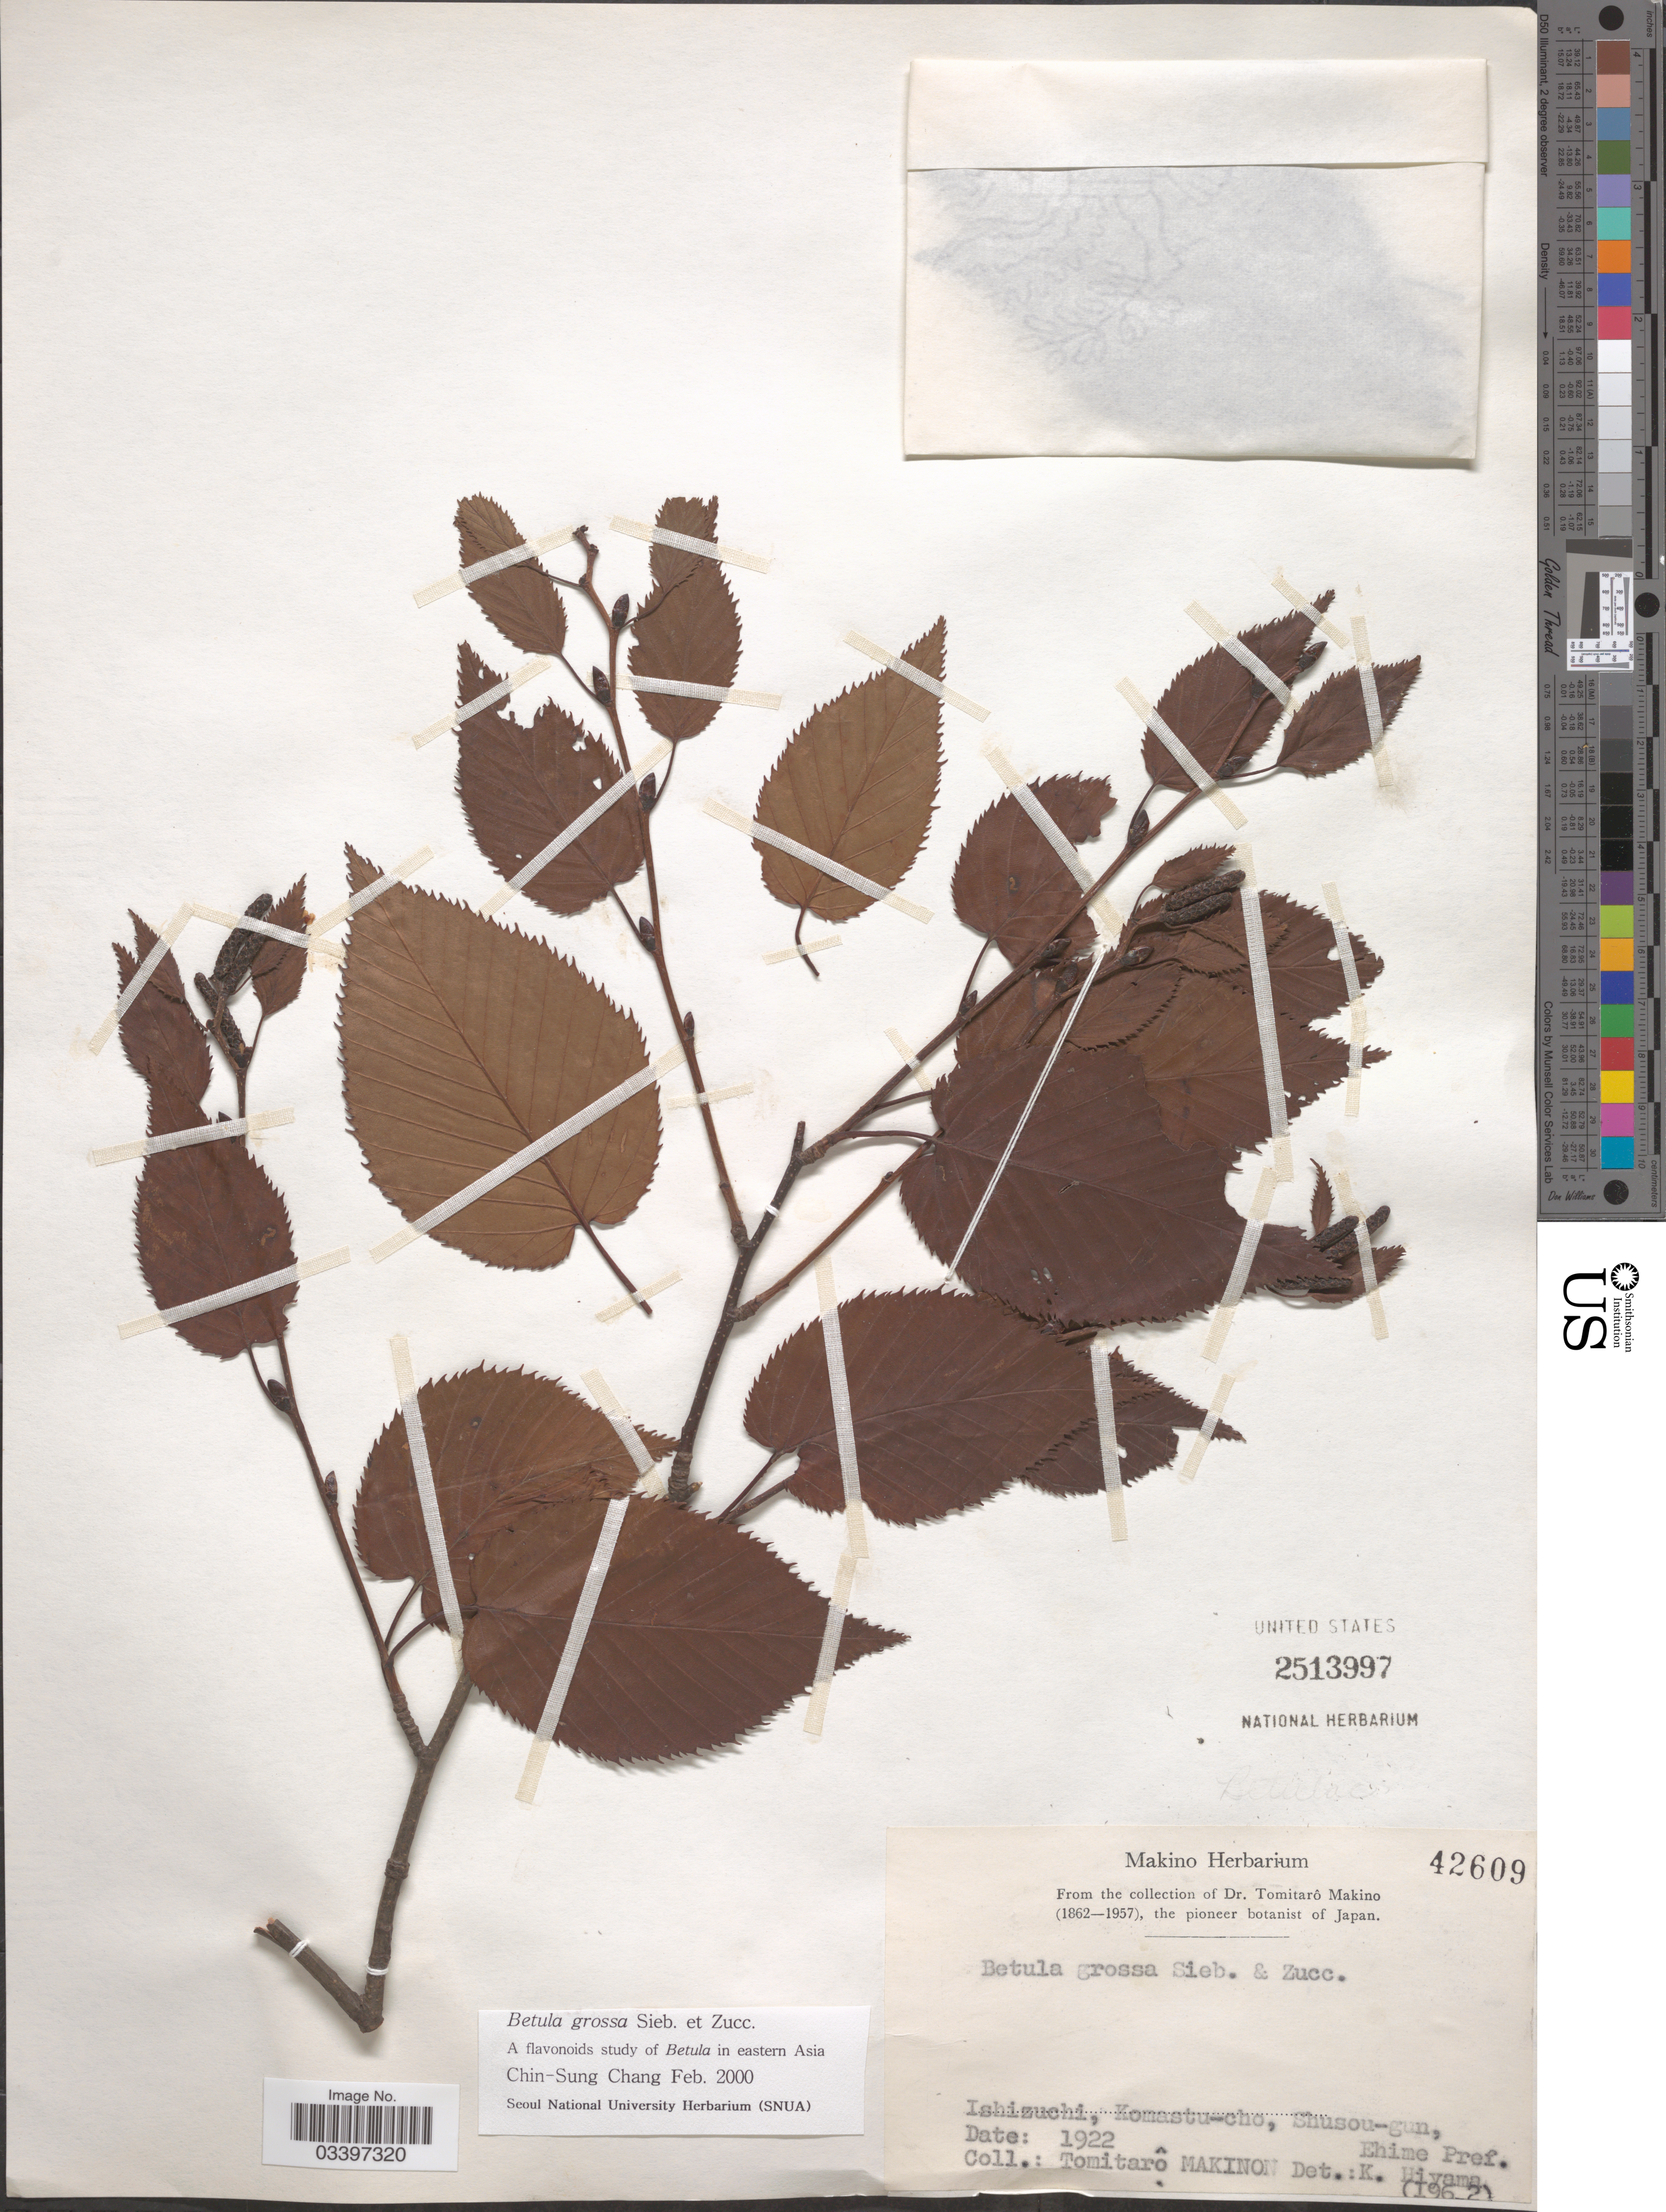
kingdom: Plantae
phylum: Tracheophyta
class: Magnoliopsida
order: Fagales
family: Betulaceae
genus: Betula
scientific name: Betula grossa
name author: Siebold & Zucc.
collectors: T. Makino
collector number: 42609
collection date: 1922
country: Japan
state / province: Ehime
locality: Ishizuchi, Komastu-cho, Shusou-gun, Ehime Pref.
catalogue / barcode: US 2513997